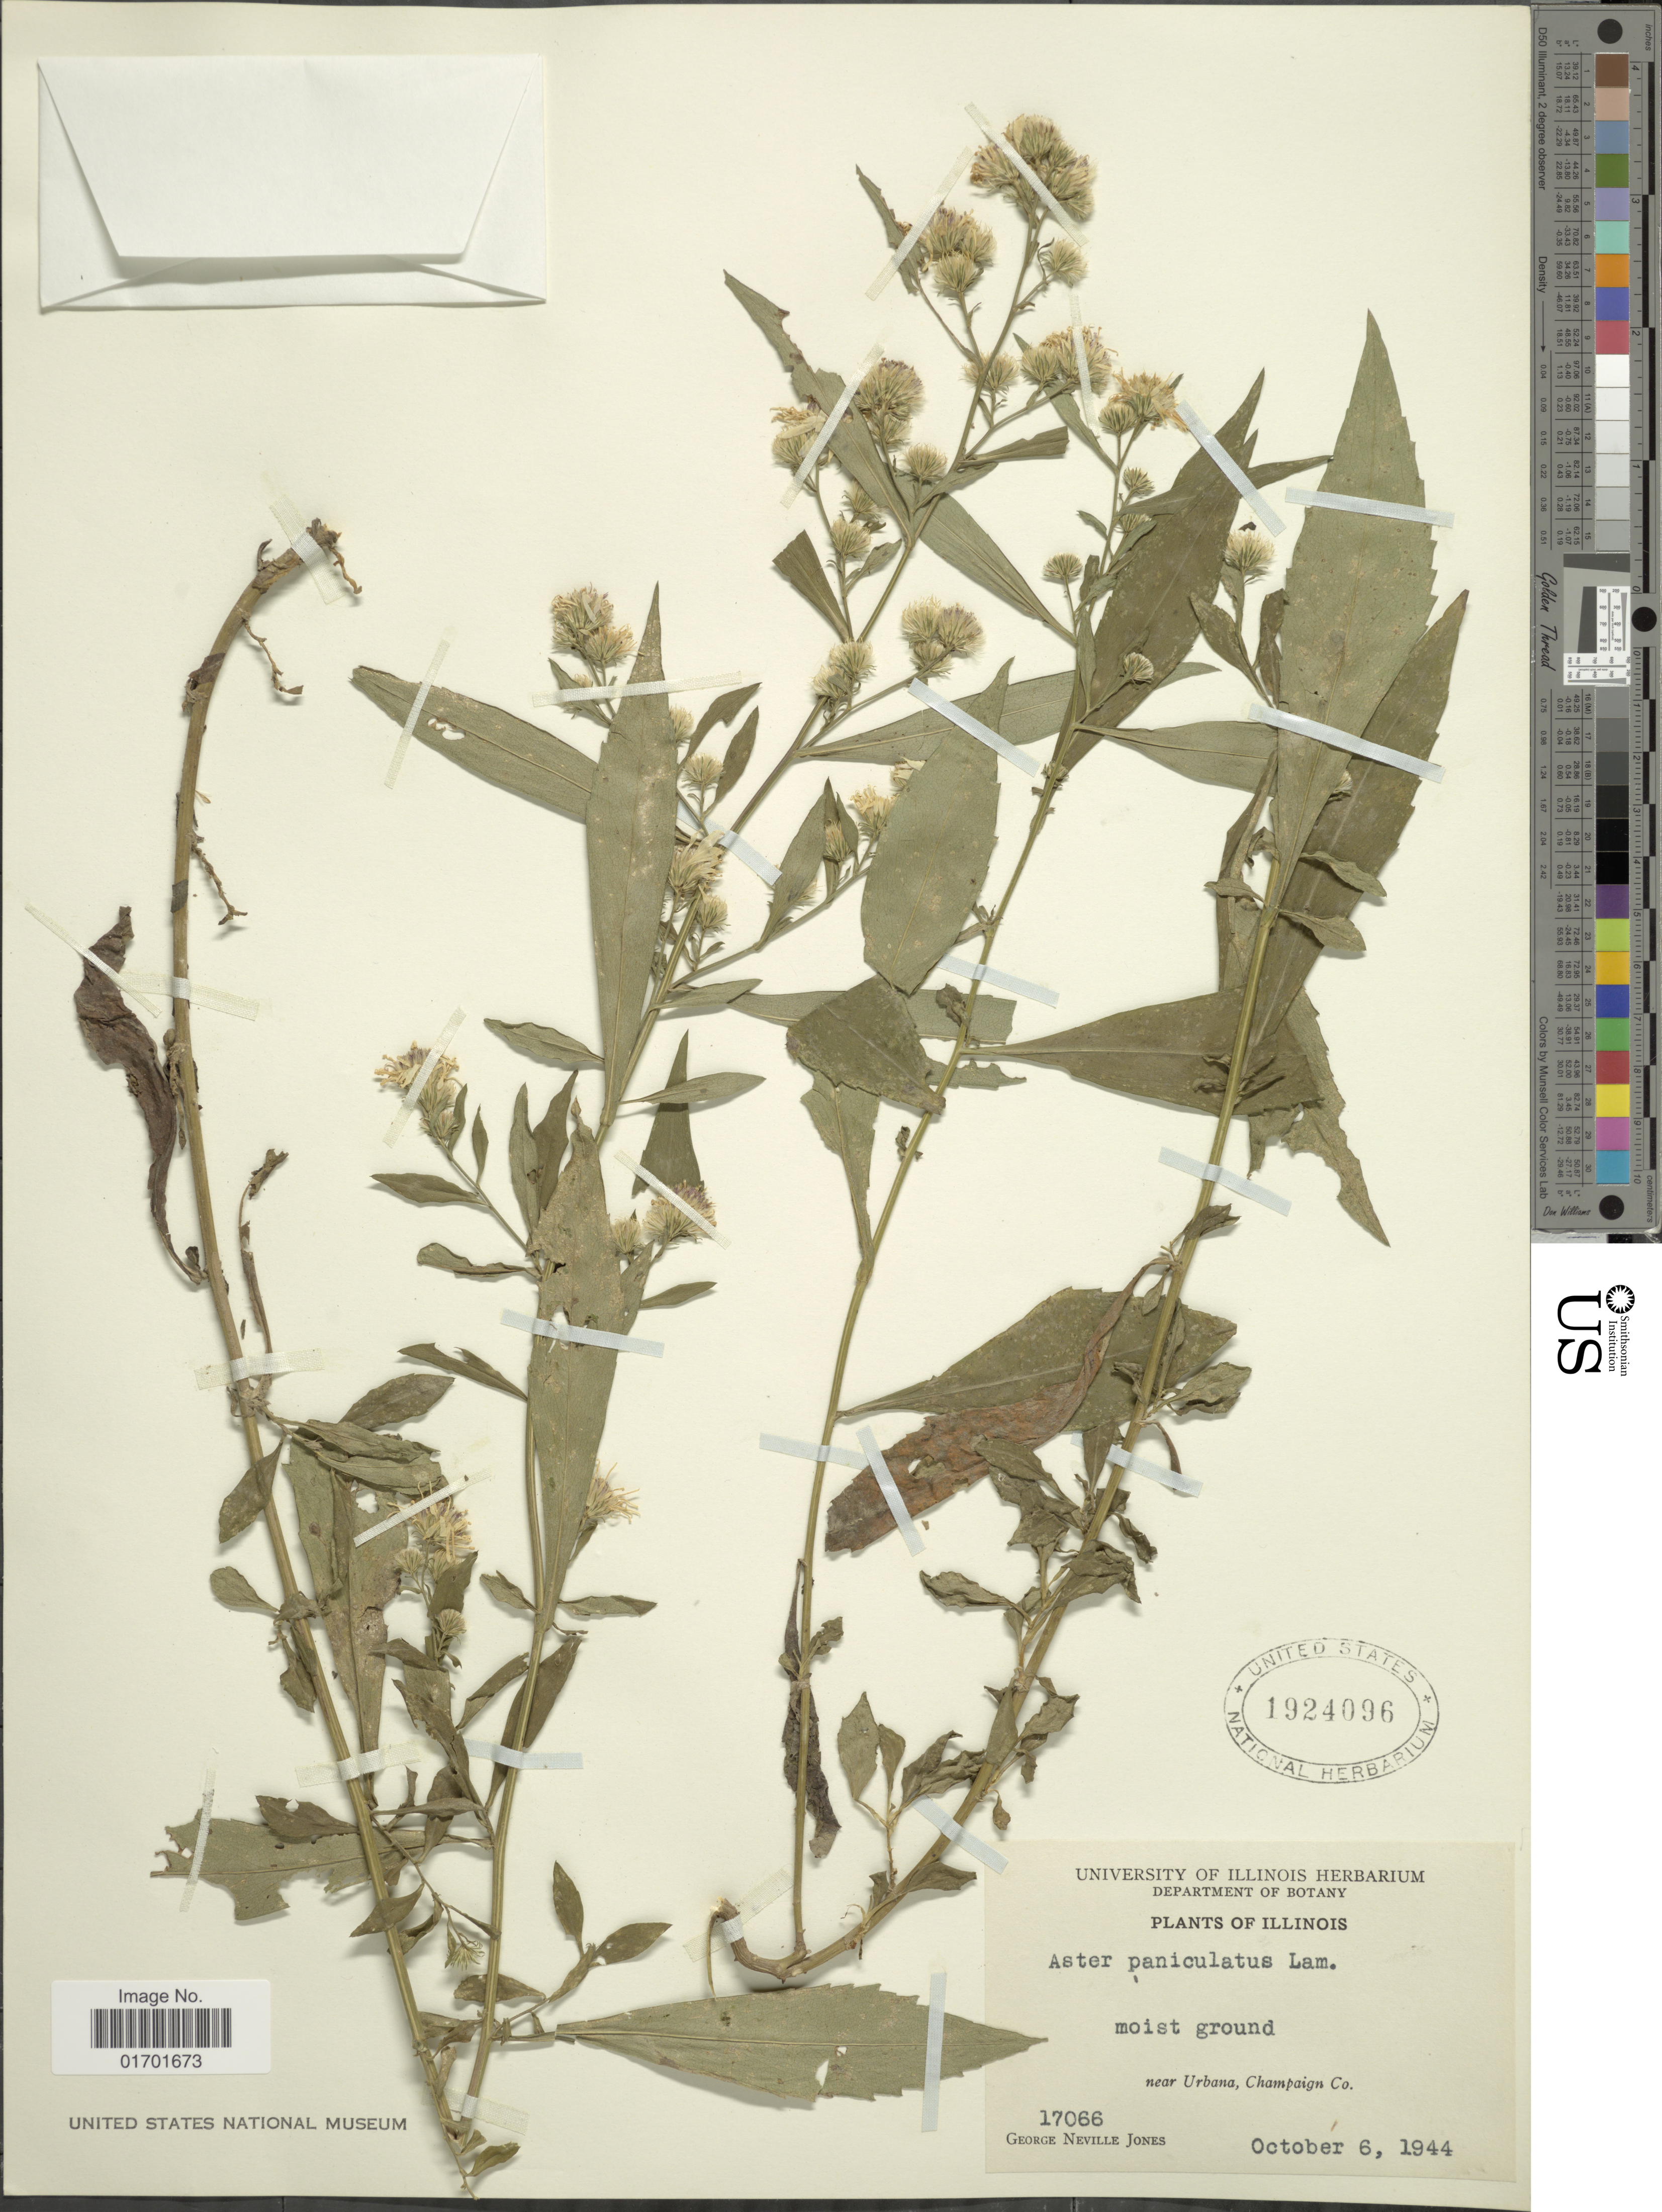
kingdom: Plantae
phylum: Tracheophyta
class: Magnoliopsida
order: Asterales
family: Asteraceae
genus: Symphyotrichum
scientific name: Symphyotrichum lanceolatum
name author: (Willd.) G.L. Nesom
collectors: G. N. Jones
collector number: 17066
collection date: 1944-10-06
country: United States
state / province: Illinois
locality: Near Urbana, Champaign Co.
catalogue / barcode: US 1924096